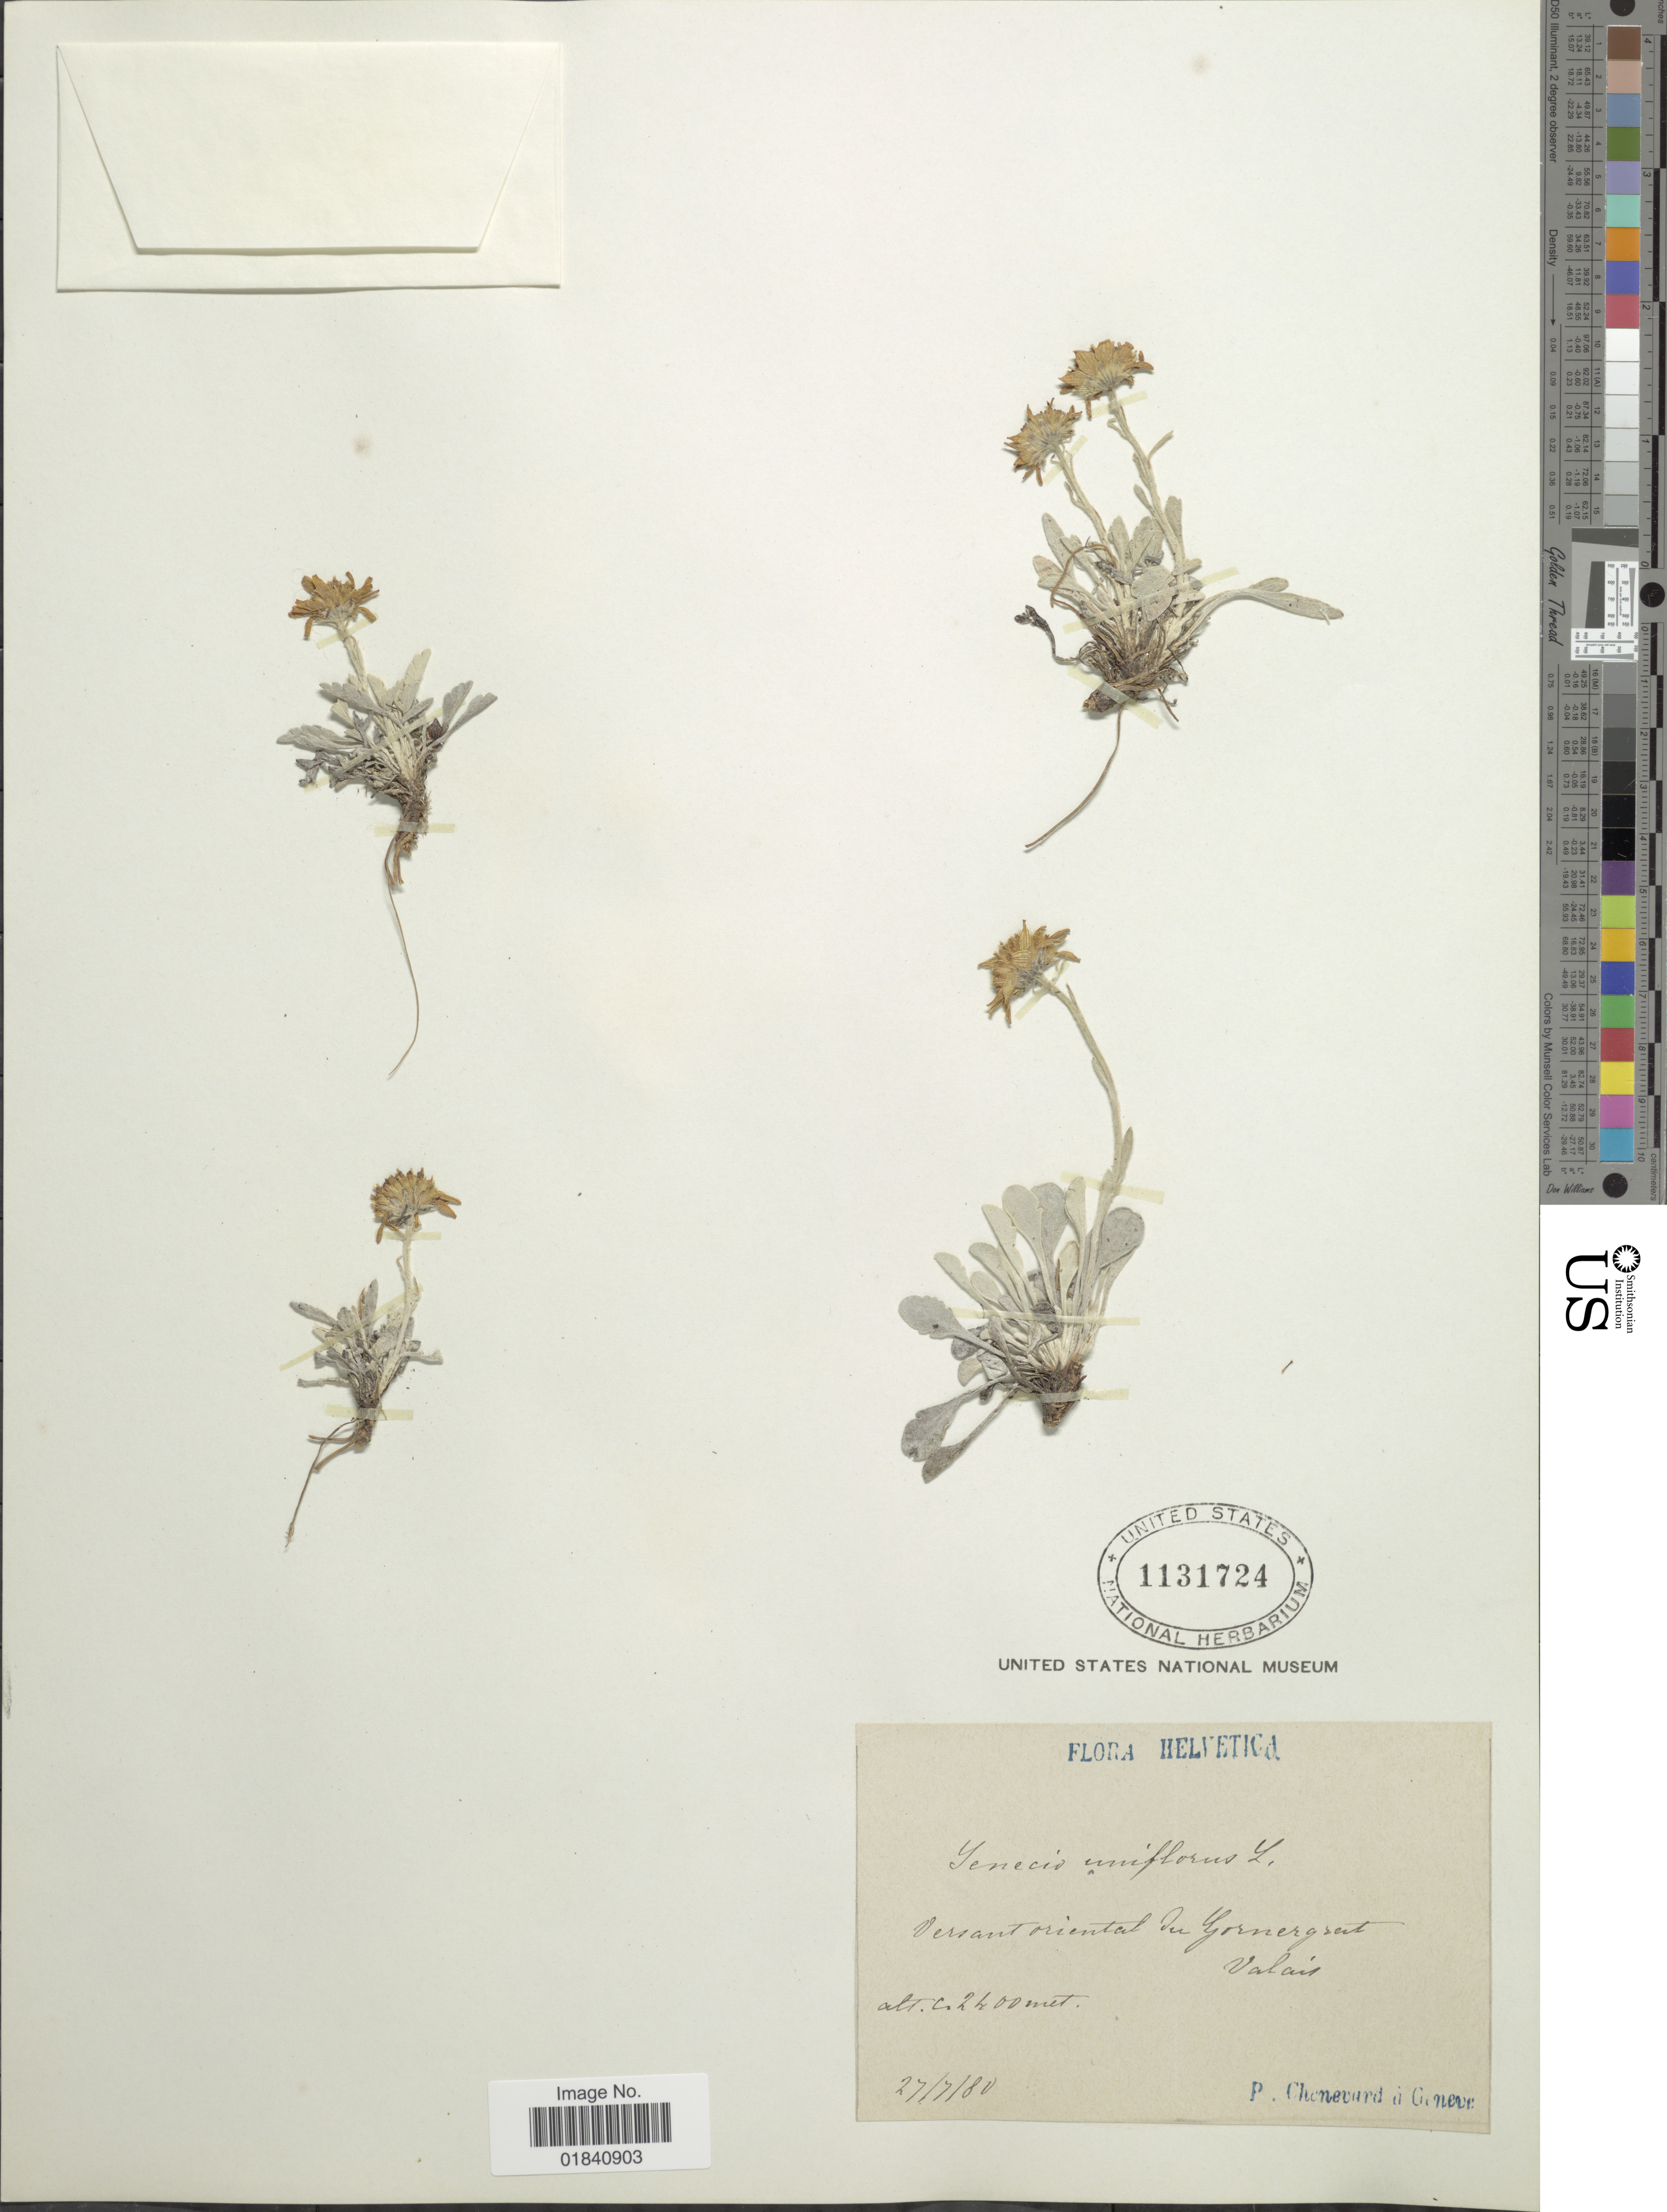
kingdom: Plantae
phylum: Tracheophyta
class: Magnoliopsida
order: Asterales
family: Asteraceae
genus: Jacobaea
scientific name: Jacobaea uniflora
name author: (All.) Veldkamp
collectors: P. Chenevard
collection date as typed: Transcribed d/m/y: 27/7/80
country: Switzerland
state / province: Valais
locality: Helvetica. Versant oriental du Gornergrat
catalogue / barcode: US 1131724